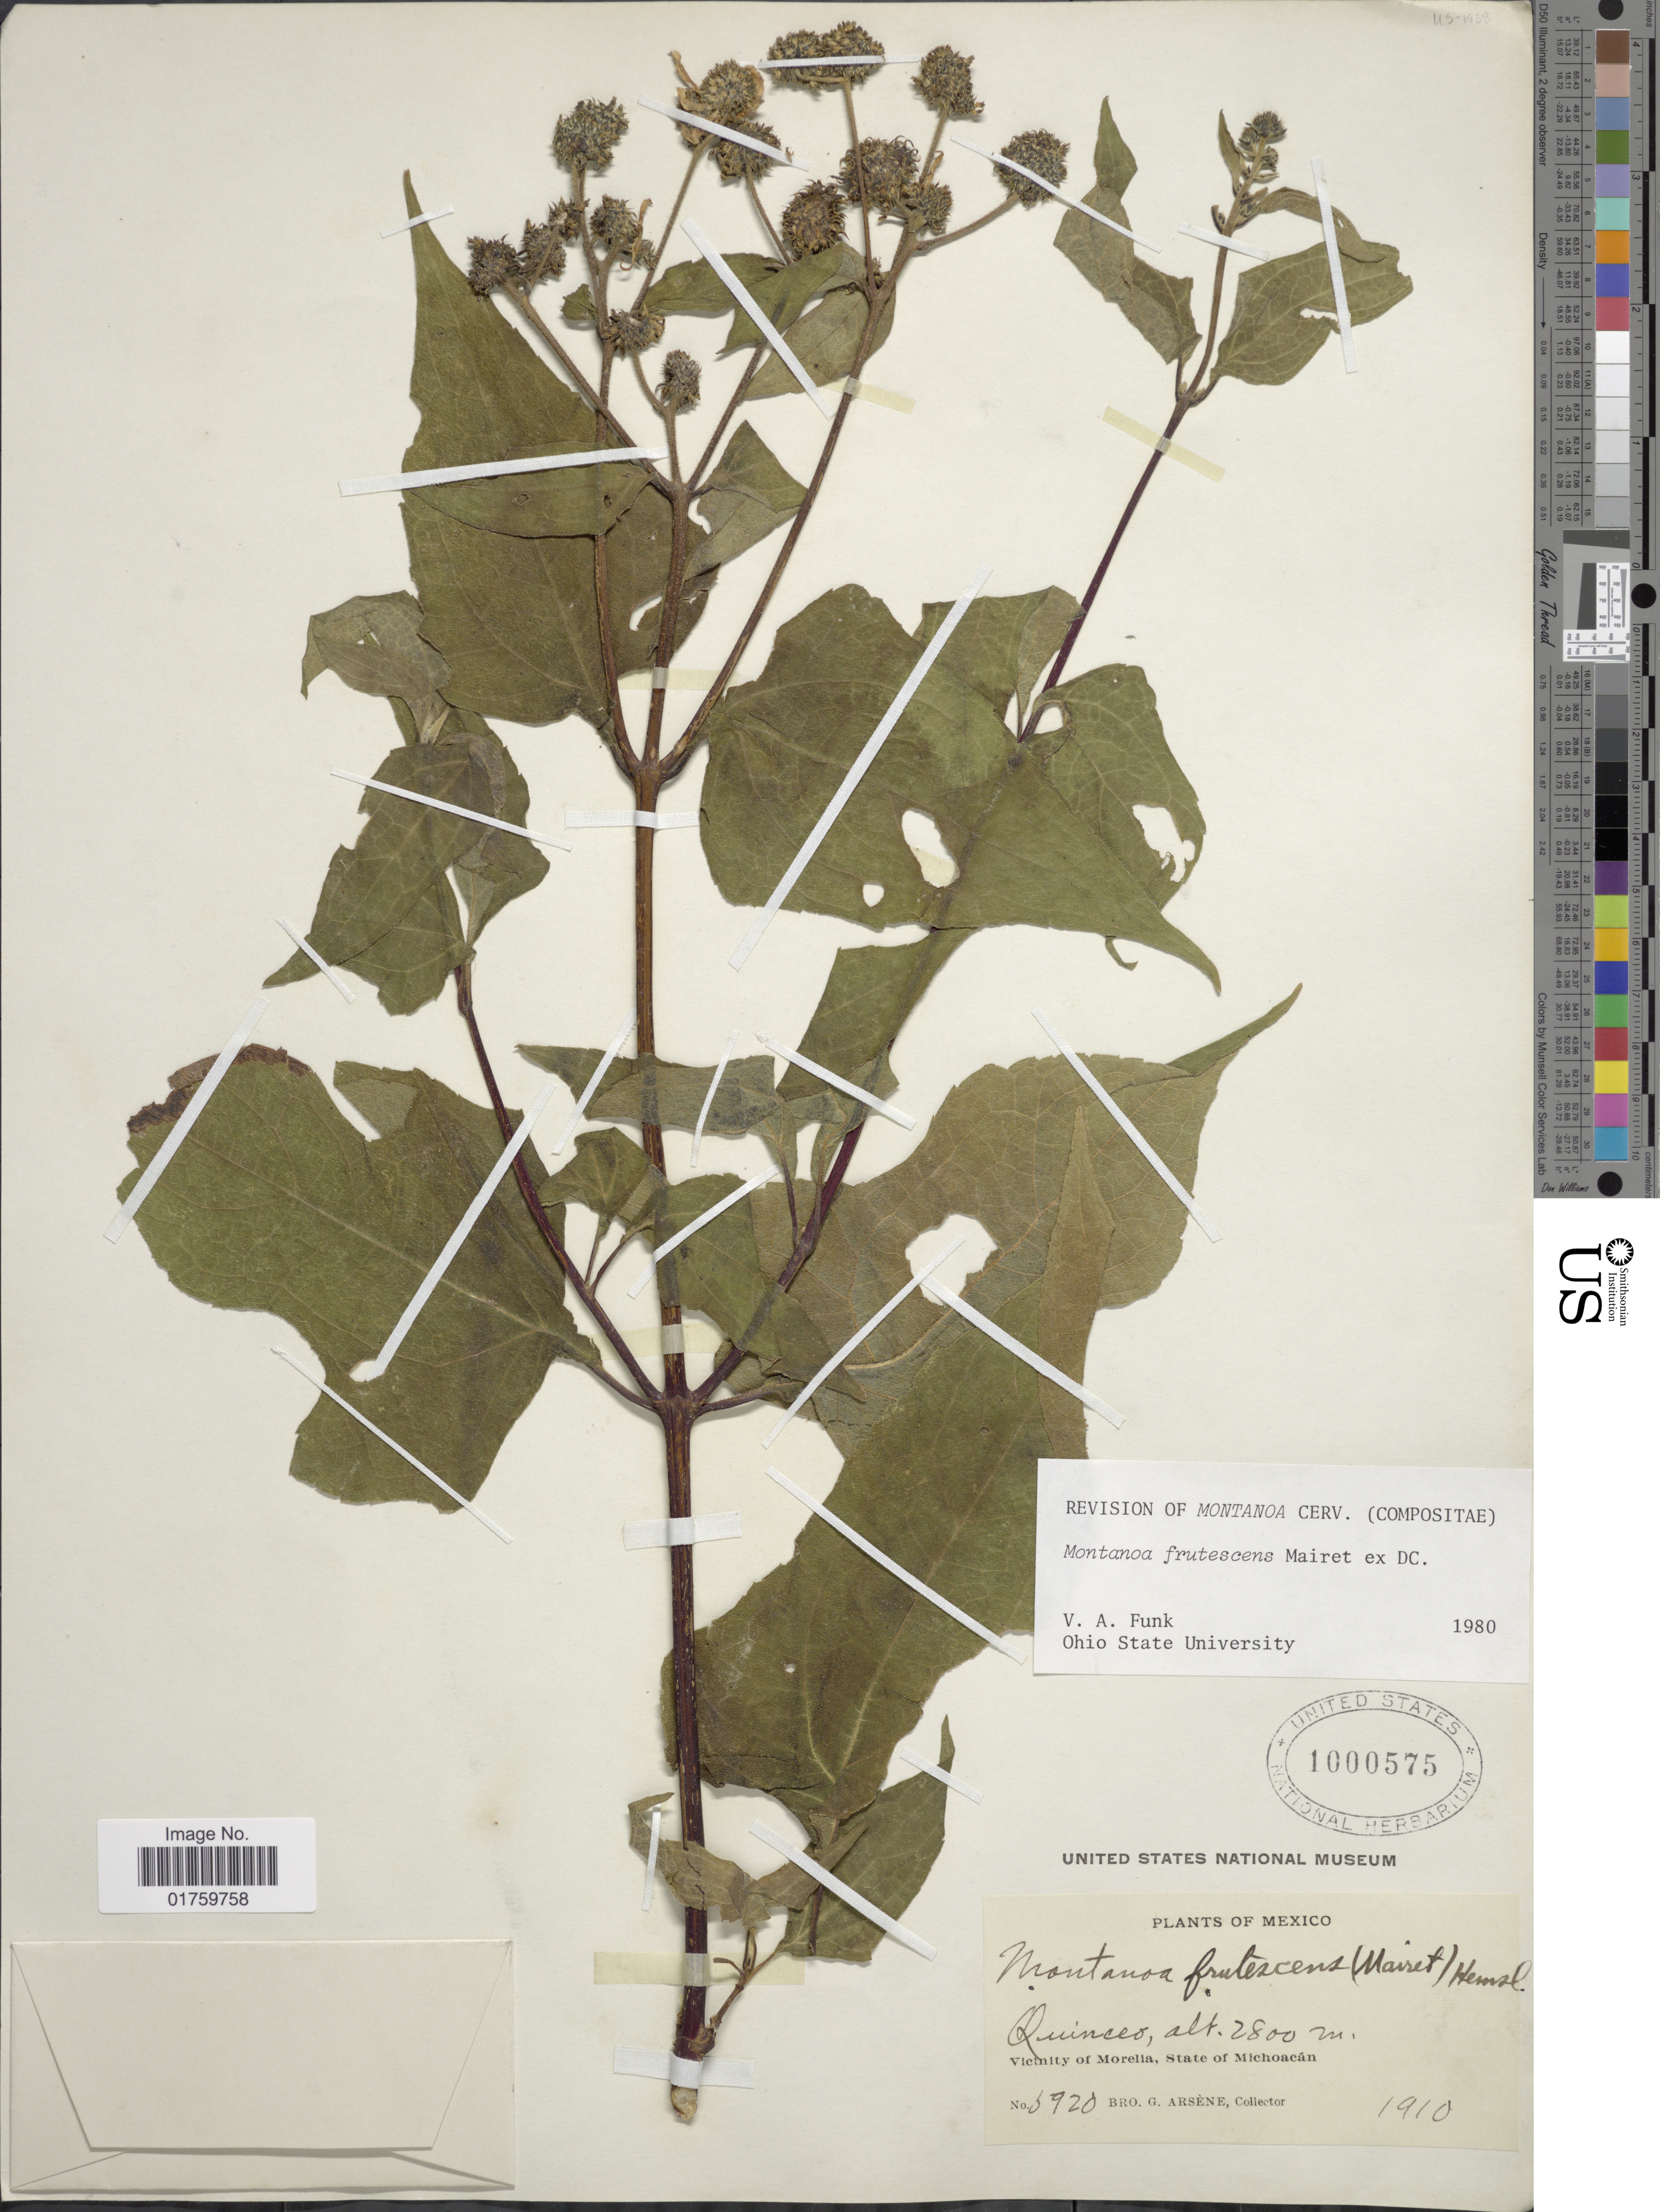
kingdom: Plantae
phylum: Tracheophyta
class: Magnoliopsida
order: Asterales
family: Asteraceae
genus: Montanoa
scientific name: Montanoa frutescens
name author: Mairet ex DC.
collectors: Bro. G. Arsène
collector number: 3920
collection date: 1910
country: Mexico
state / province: Michoacán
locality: Quinceo, vicinity of Morelia.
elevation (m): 2800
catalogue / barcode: US 1000575